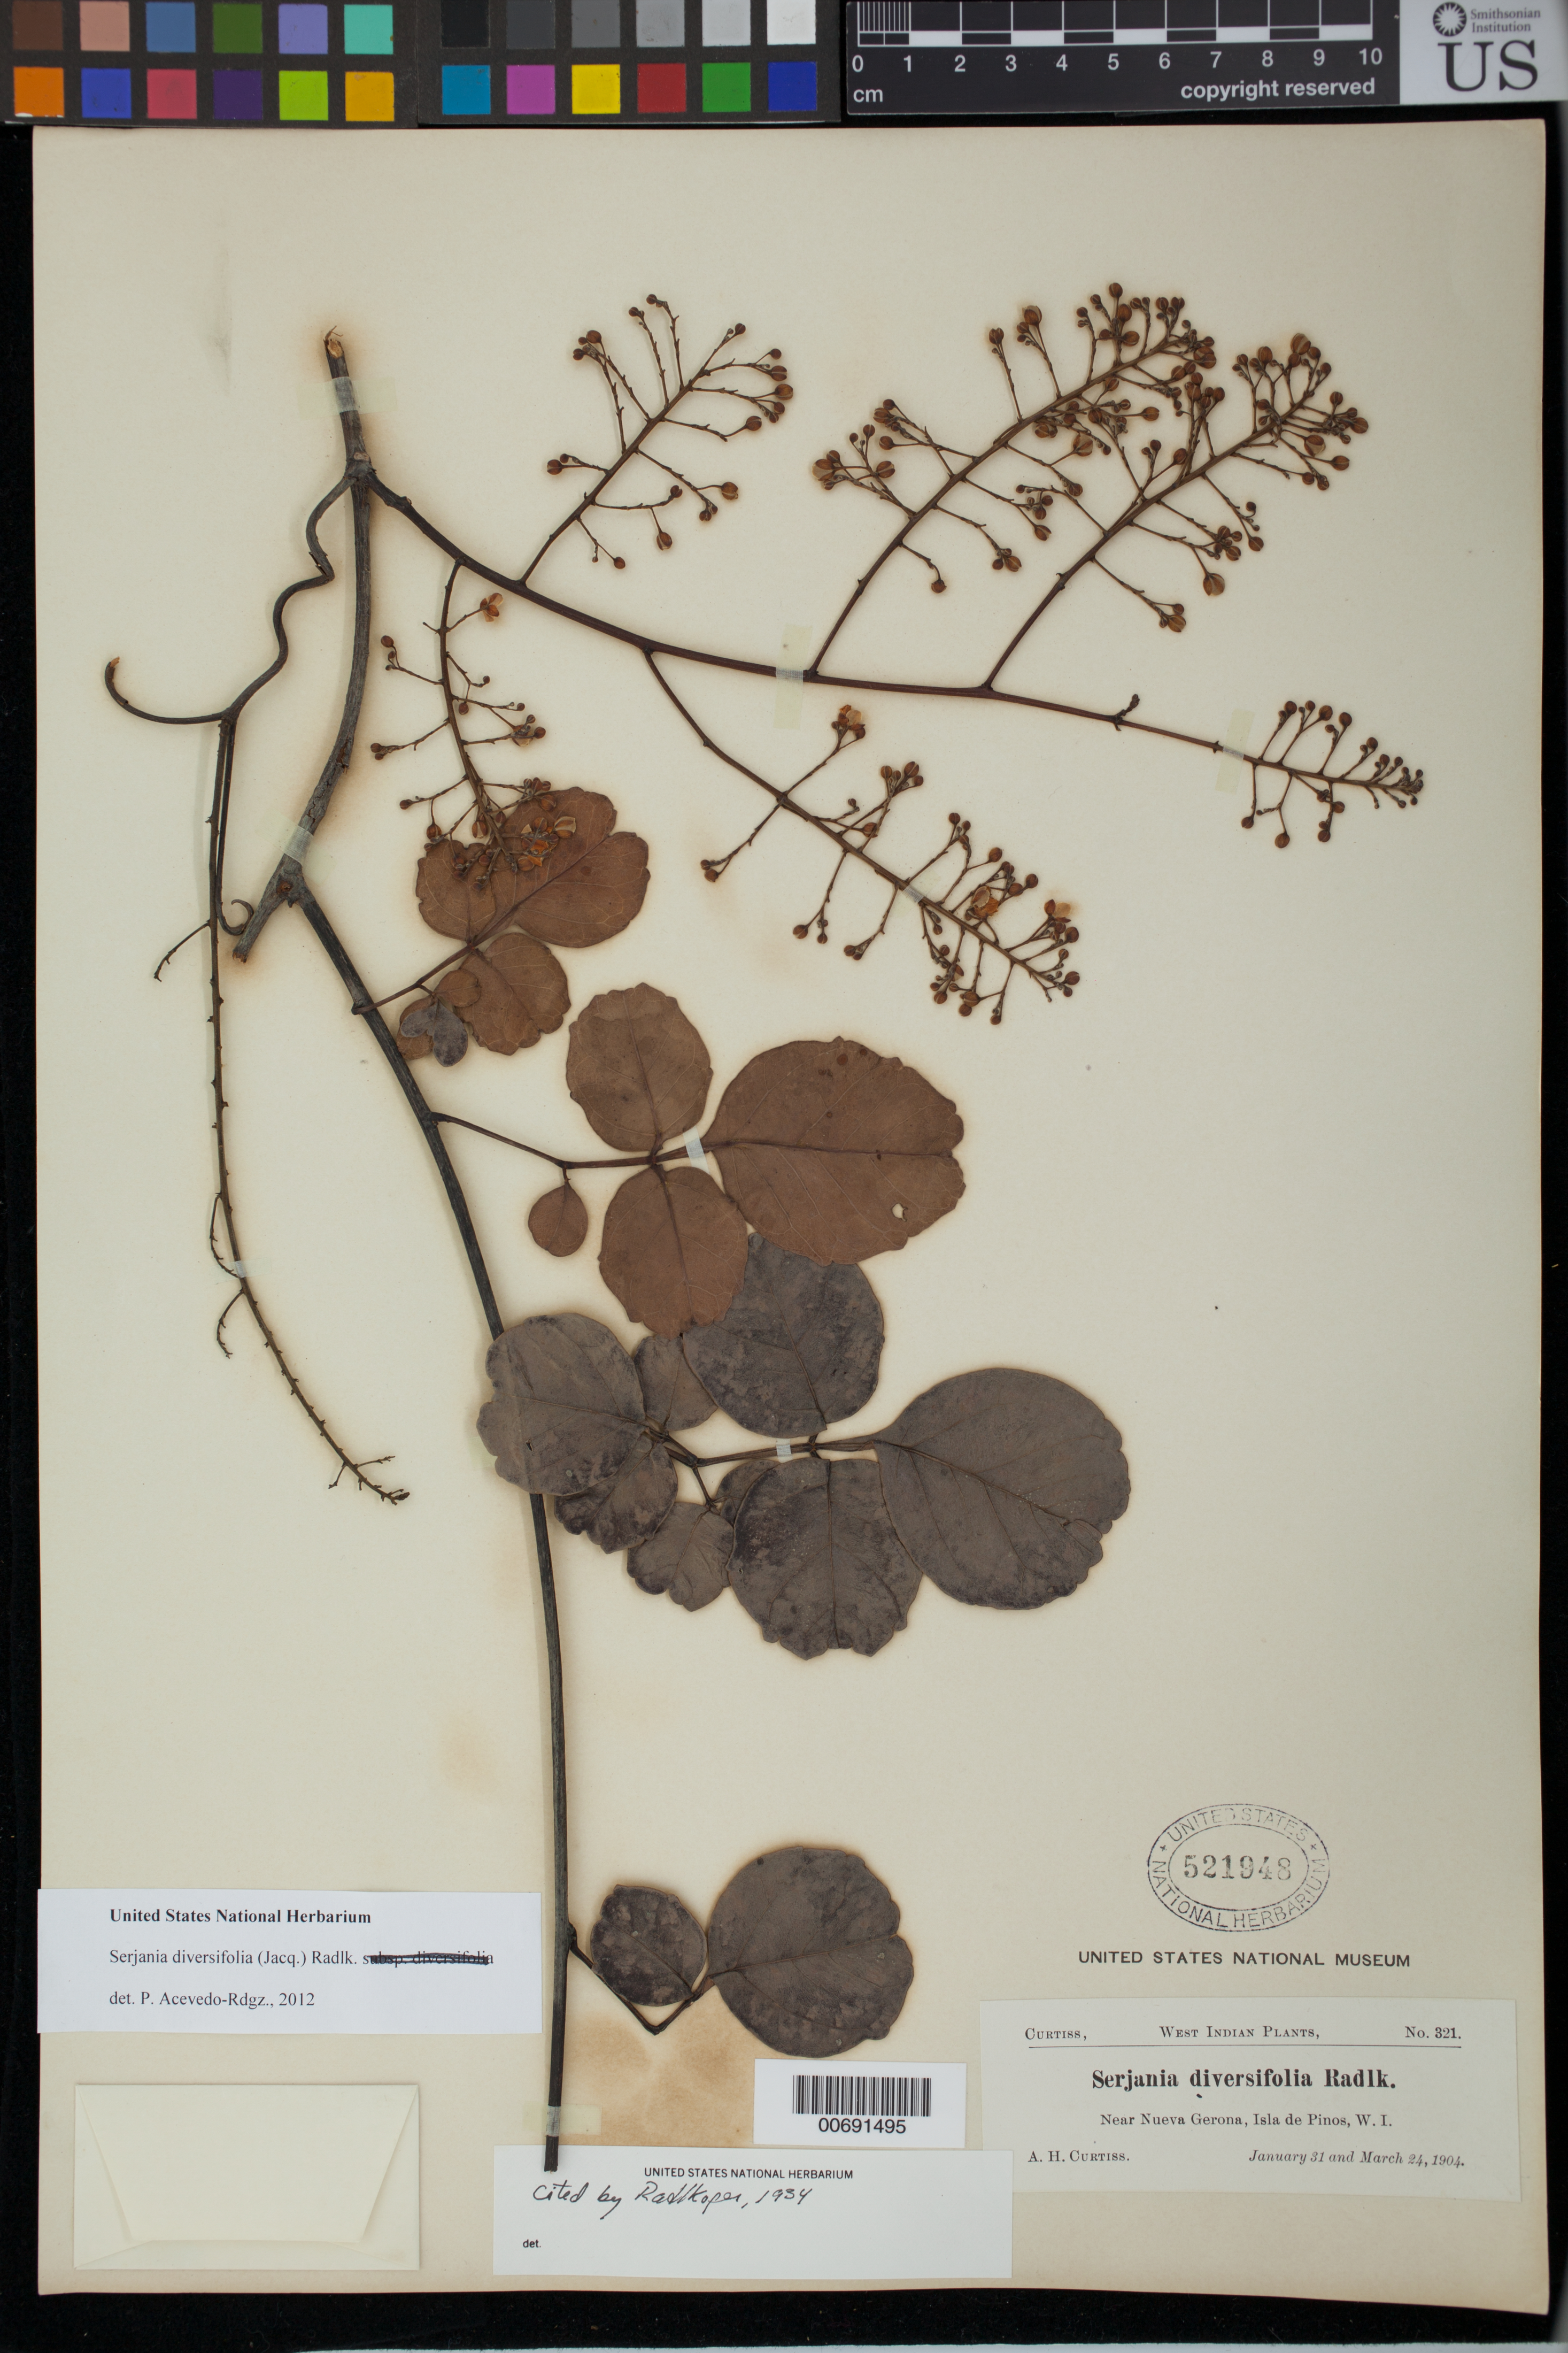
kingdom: Plantae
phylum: Tracheophyta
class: Magnoliopsida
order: Sapindales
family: Sapindaceae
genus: Serjania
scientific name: Serjania diversifolia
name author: (Jacq.) Radlk.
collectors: A. H. Curtiss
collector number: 321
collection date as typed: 31 Jan 1904 and 24 Mar 1904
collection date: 1904-01-31,1904-03-24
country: Cuba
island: Greater Antilles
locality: Isla de Pinos, near Nueva Gerona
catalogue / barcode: US 521948